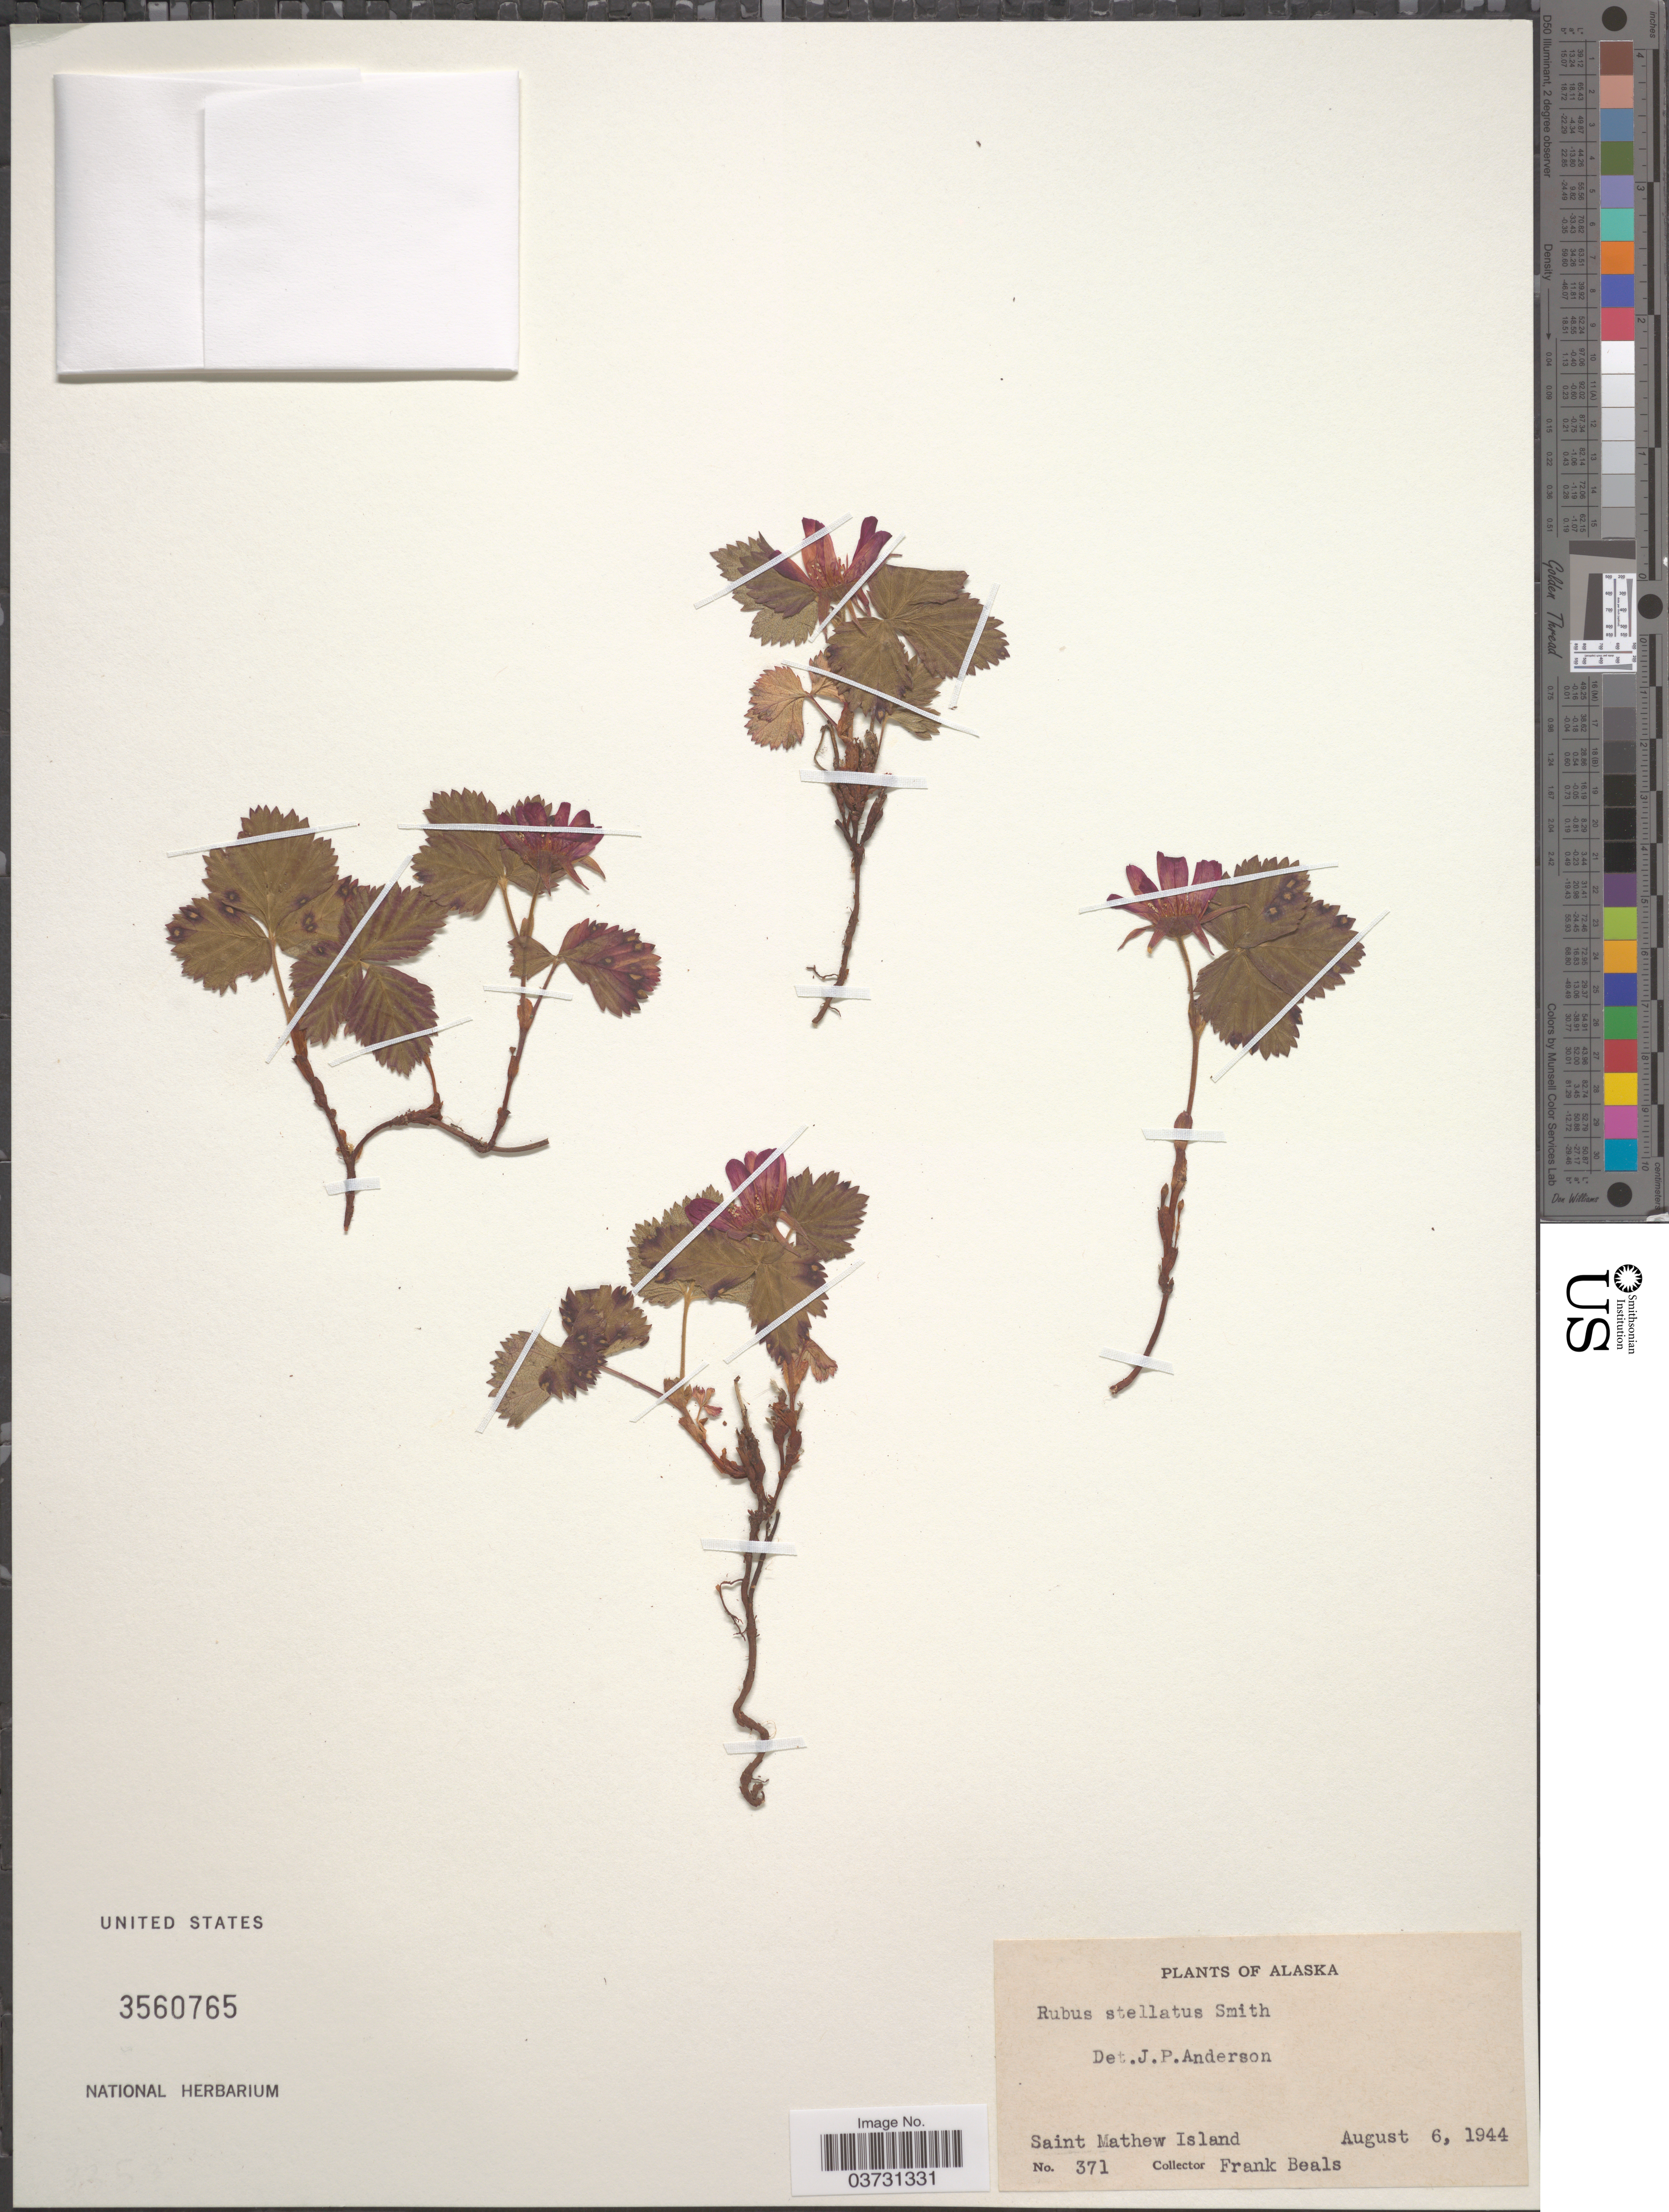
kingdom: Plantae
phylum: Tracheophyta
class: Magnoliopsida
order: Rosales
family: Rosaceae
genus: Rubus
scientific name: Rubus stellatus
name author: Sm.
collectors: F. Beals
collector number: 371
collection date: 1944-08-06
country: United States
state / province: Alaska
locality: Saint Mathew Island.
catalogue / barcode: US 3560765